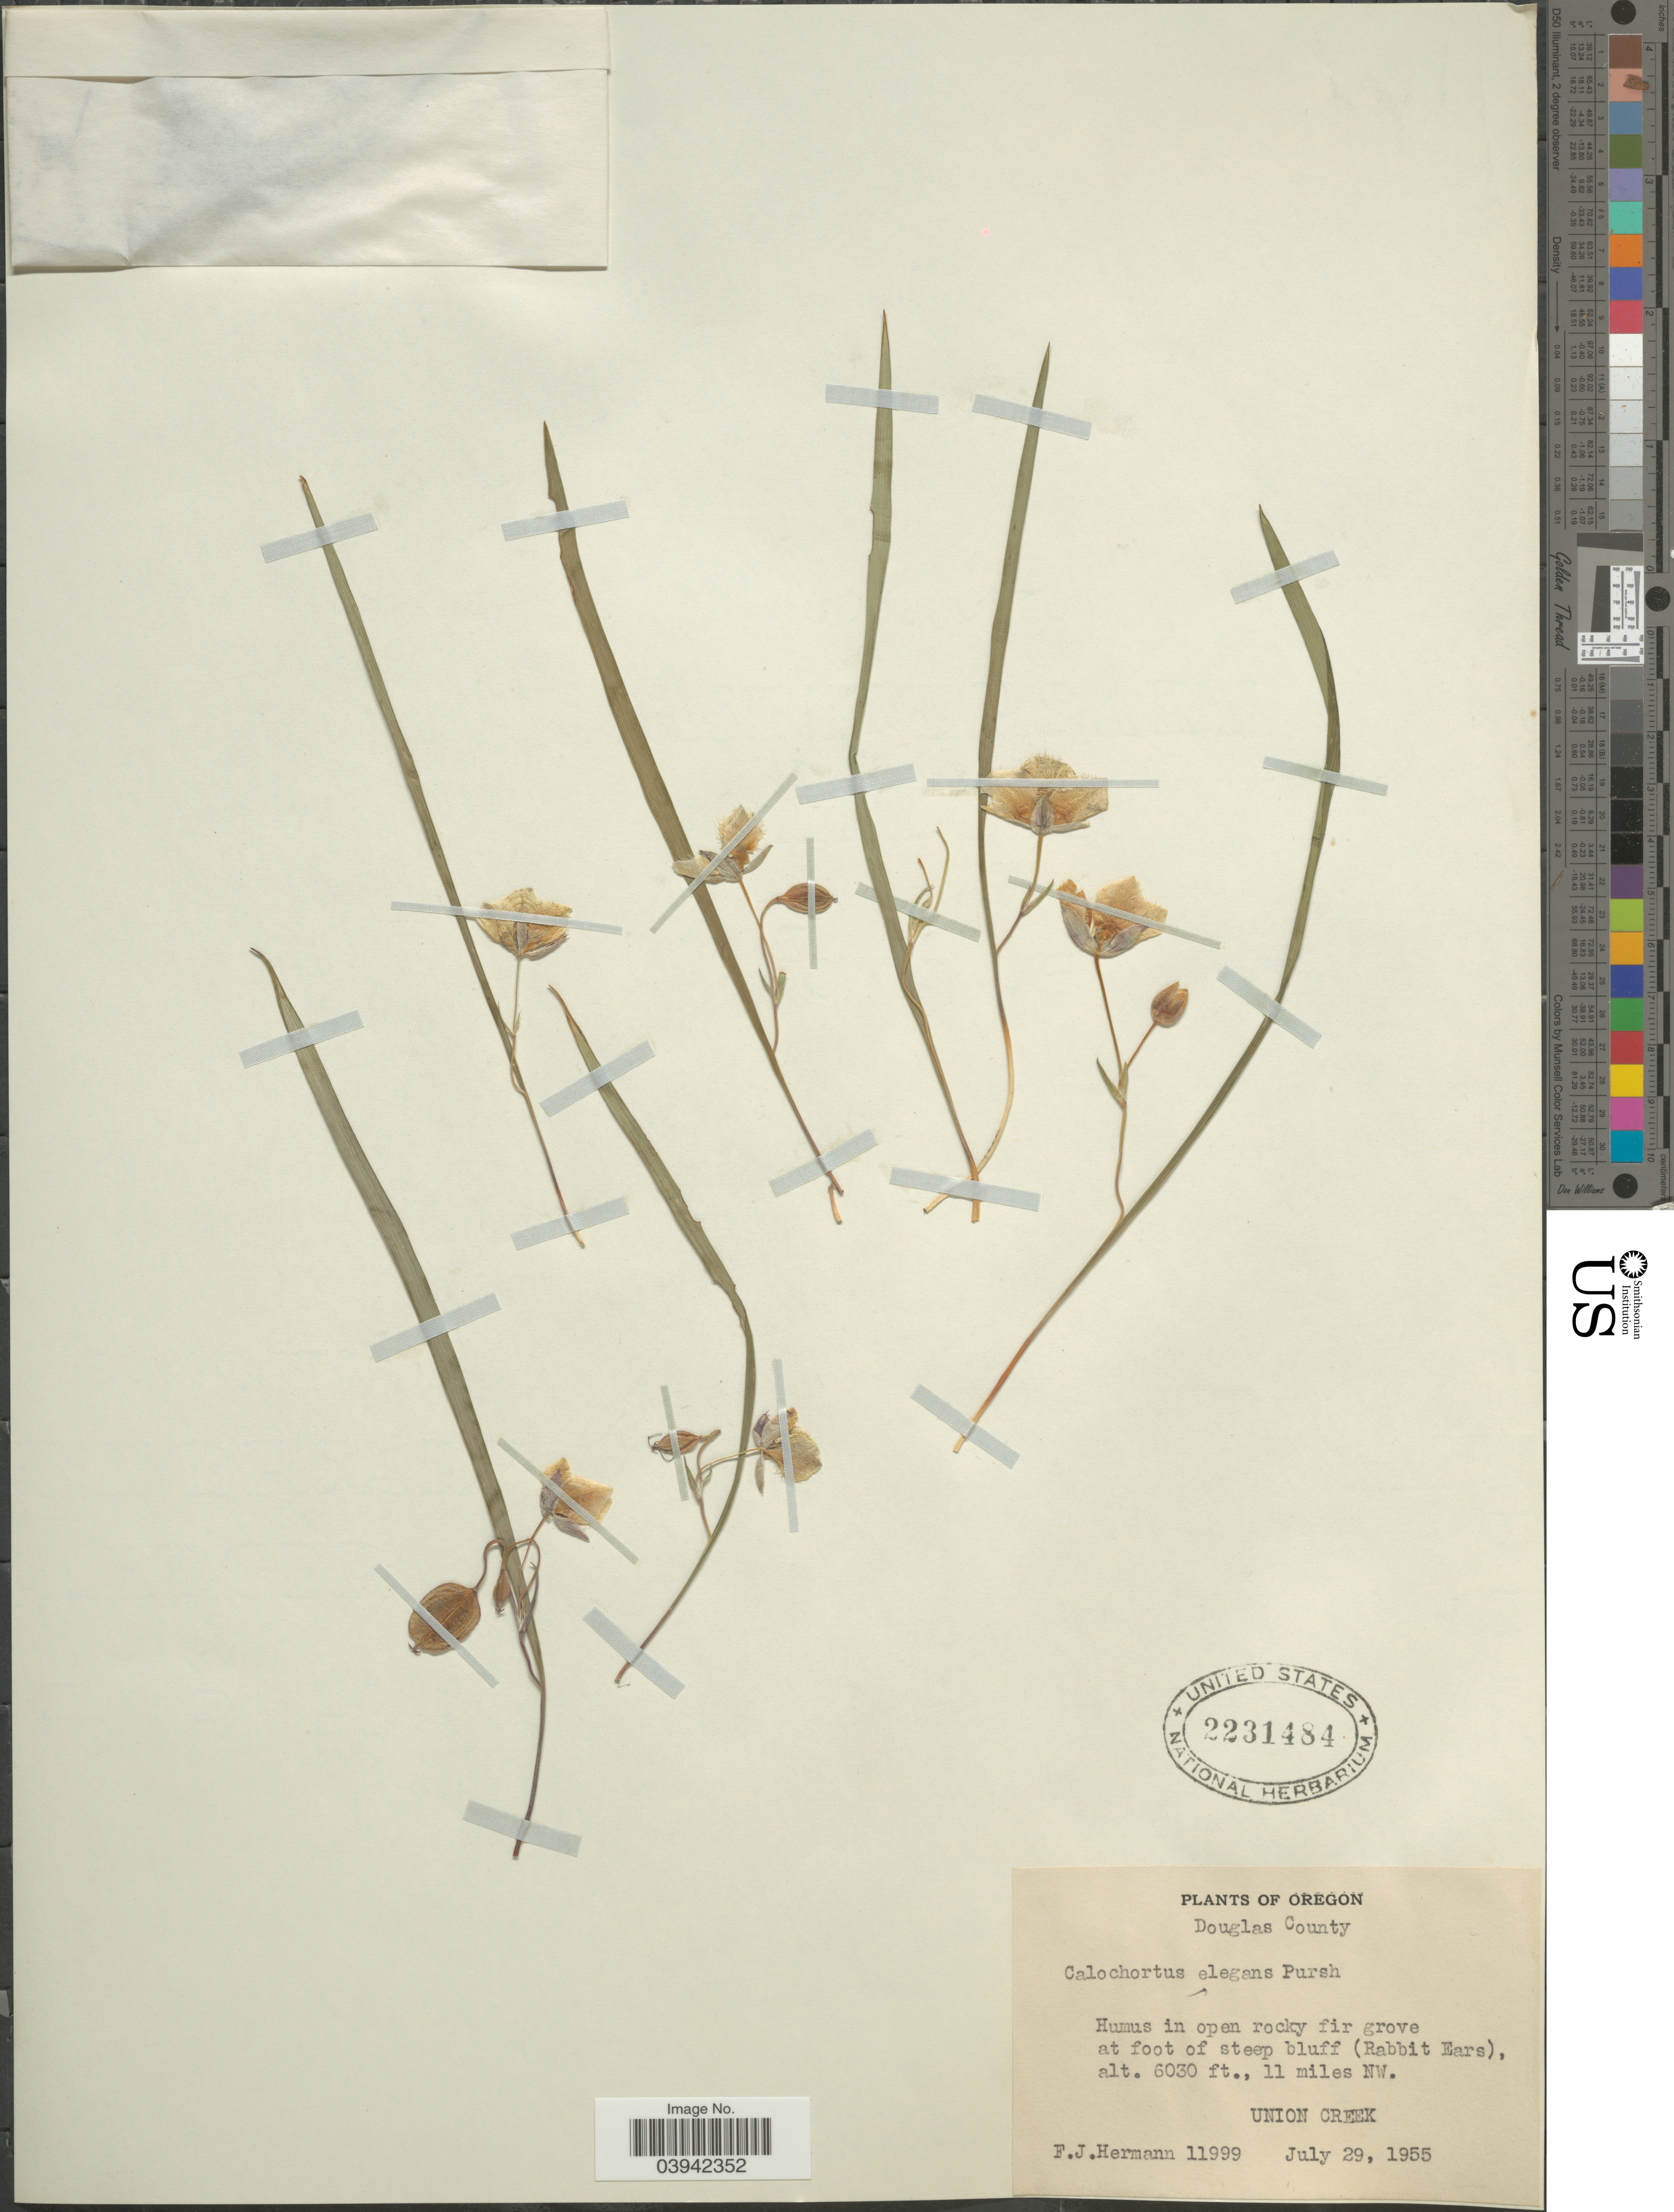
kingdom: Plantae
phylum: Tracheophyta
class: Liliopsida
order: Liliales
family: Liliaceae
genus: Calochortus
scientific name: Calochortus elegans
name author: Pursh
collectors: F. J. Hermann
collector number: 11999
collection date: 1955-07-29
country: United States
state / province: Oregon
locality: Douglas County. Humus in open rocky fir grove at foot of steep bluff (Rabbit Ears), 11 miles NW. Union Creek.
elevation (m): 1838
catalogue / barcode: US 2231484